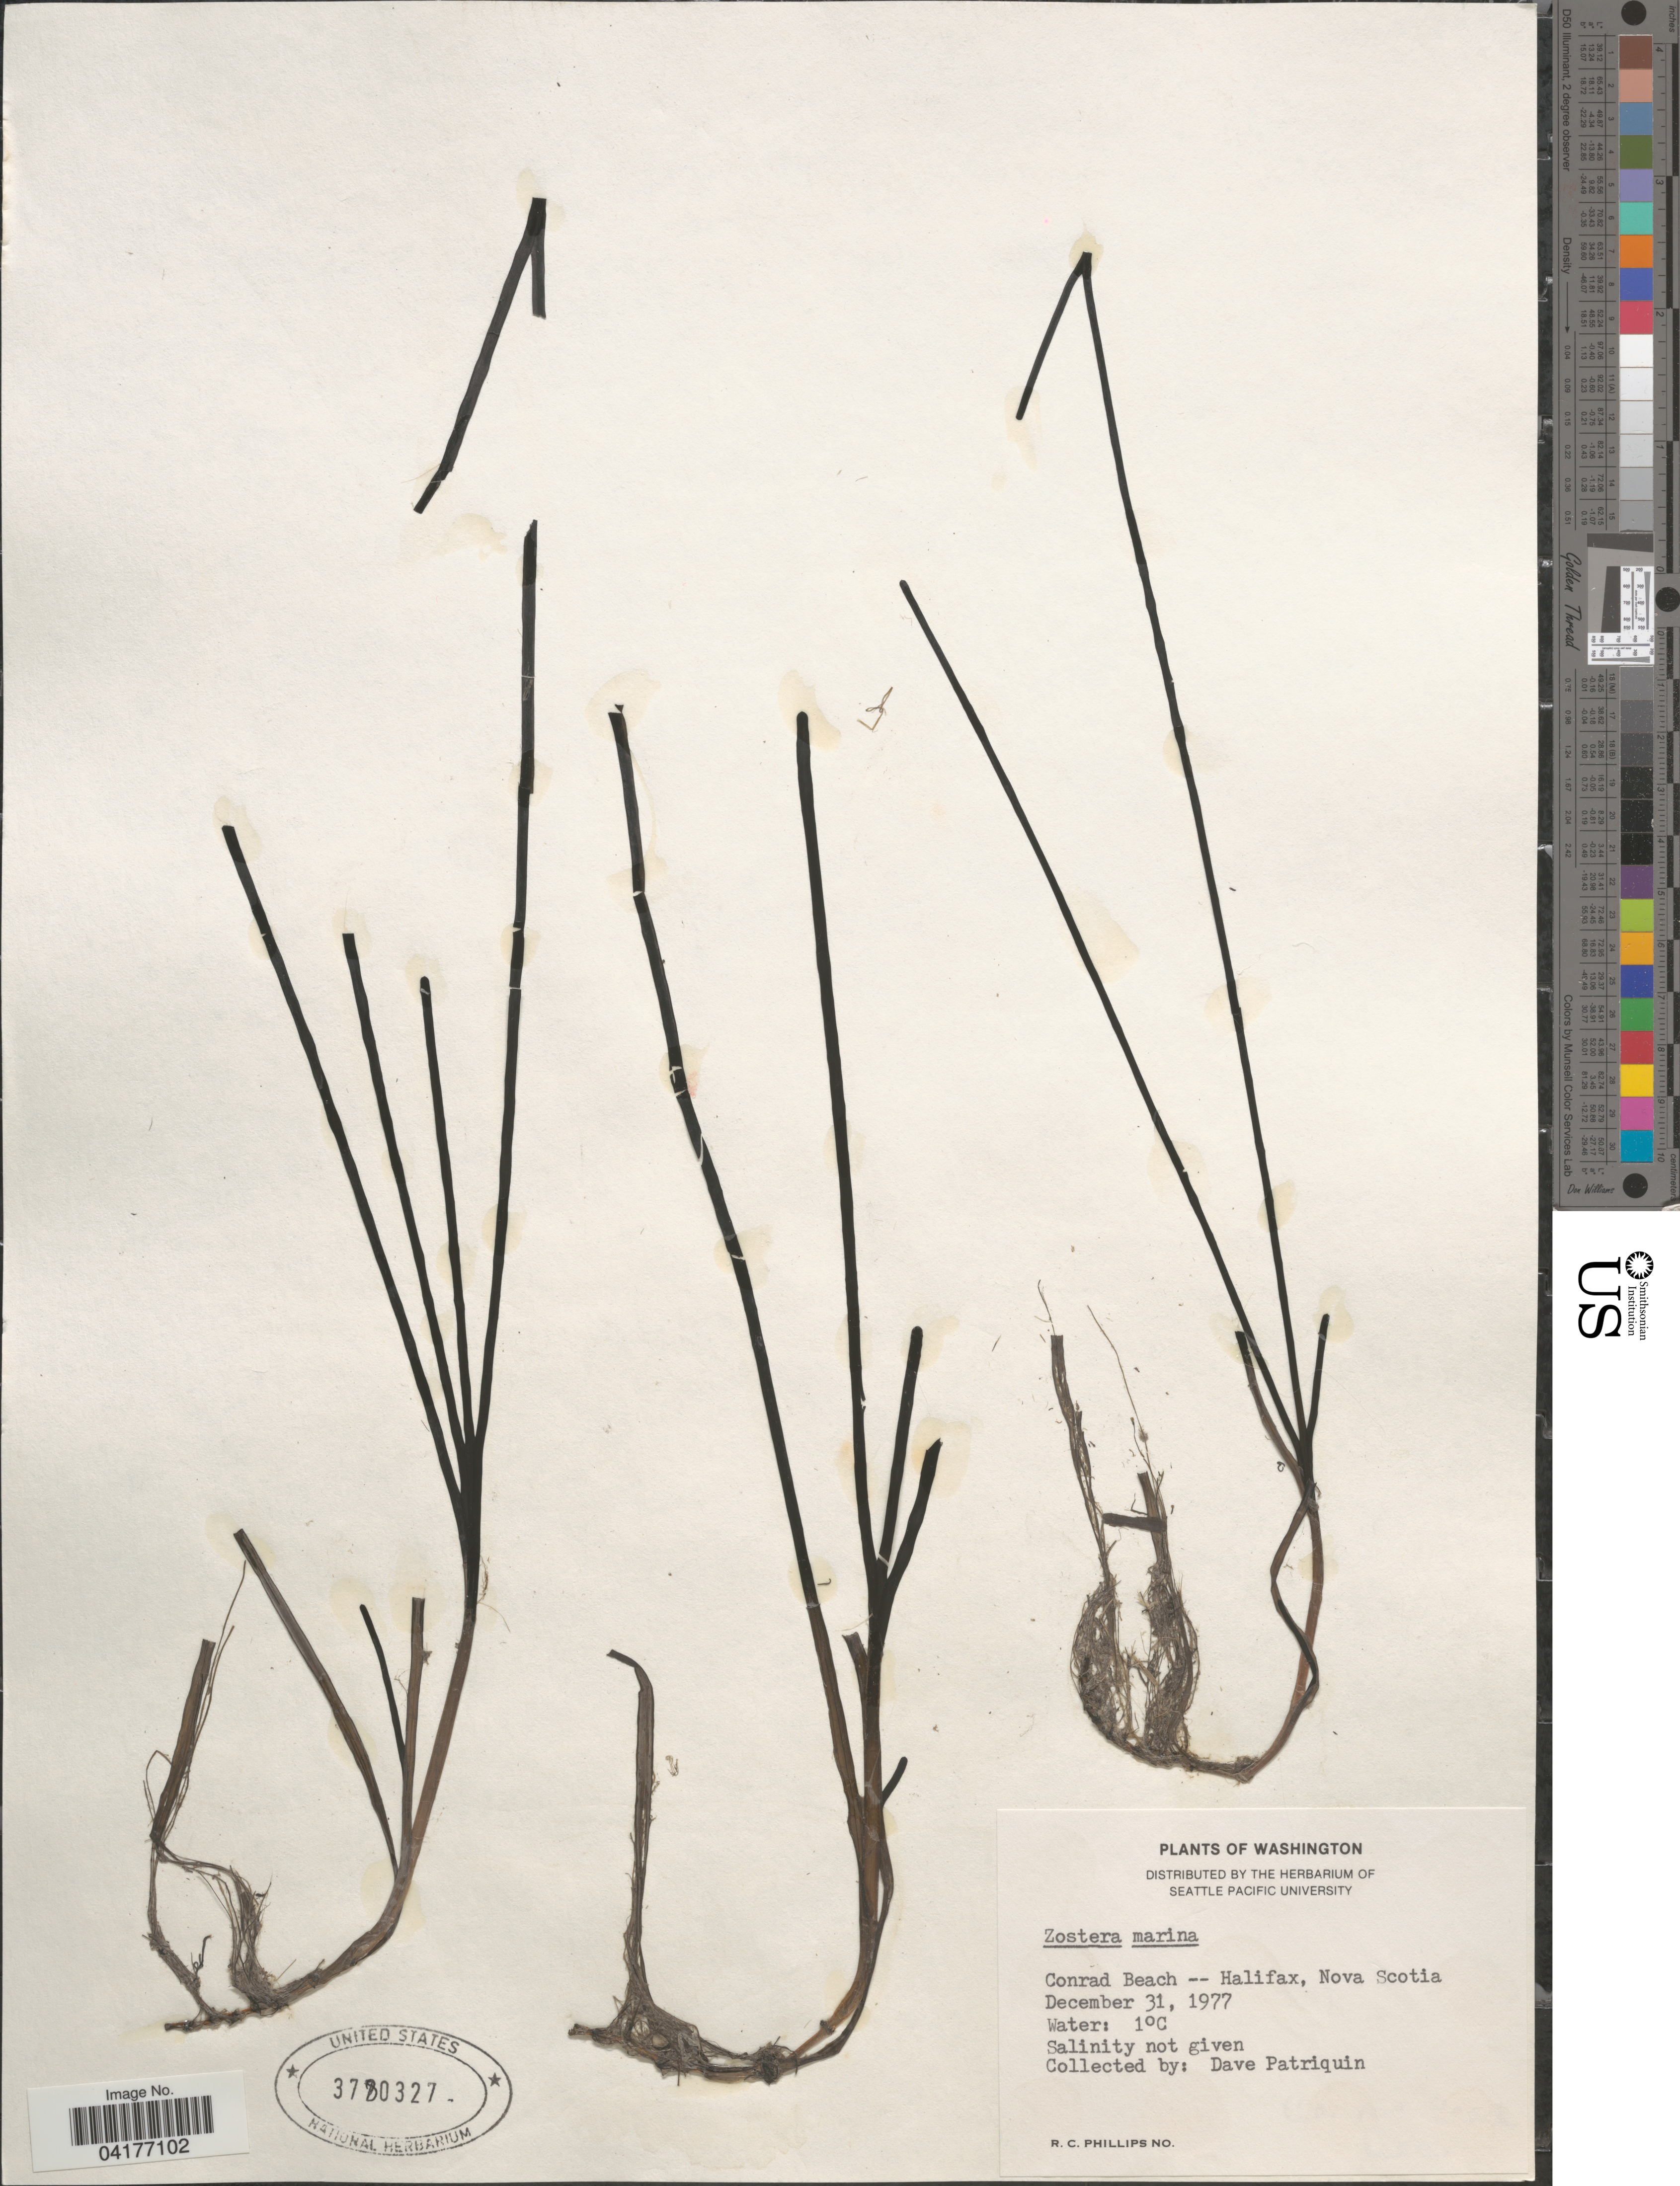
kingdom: Plantae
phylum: Tracheophyta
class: Liliopsida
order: Alismatales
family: Zosteraceae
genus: Zostera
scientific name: Zostera marina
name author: L.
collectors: D. Patriquin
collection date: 1977-12-31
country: Canada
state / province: Nova Scotia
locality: Conrad Beach -- Halifax.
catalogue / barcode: US 3780327